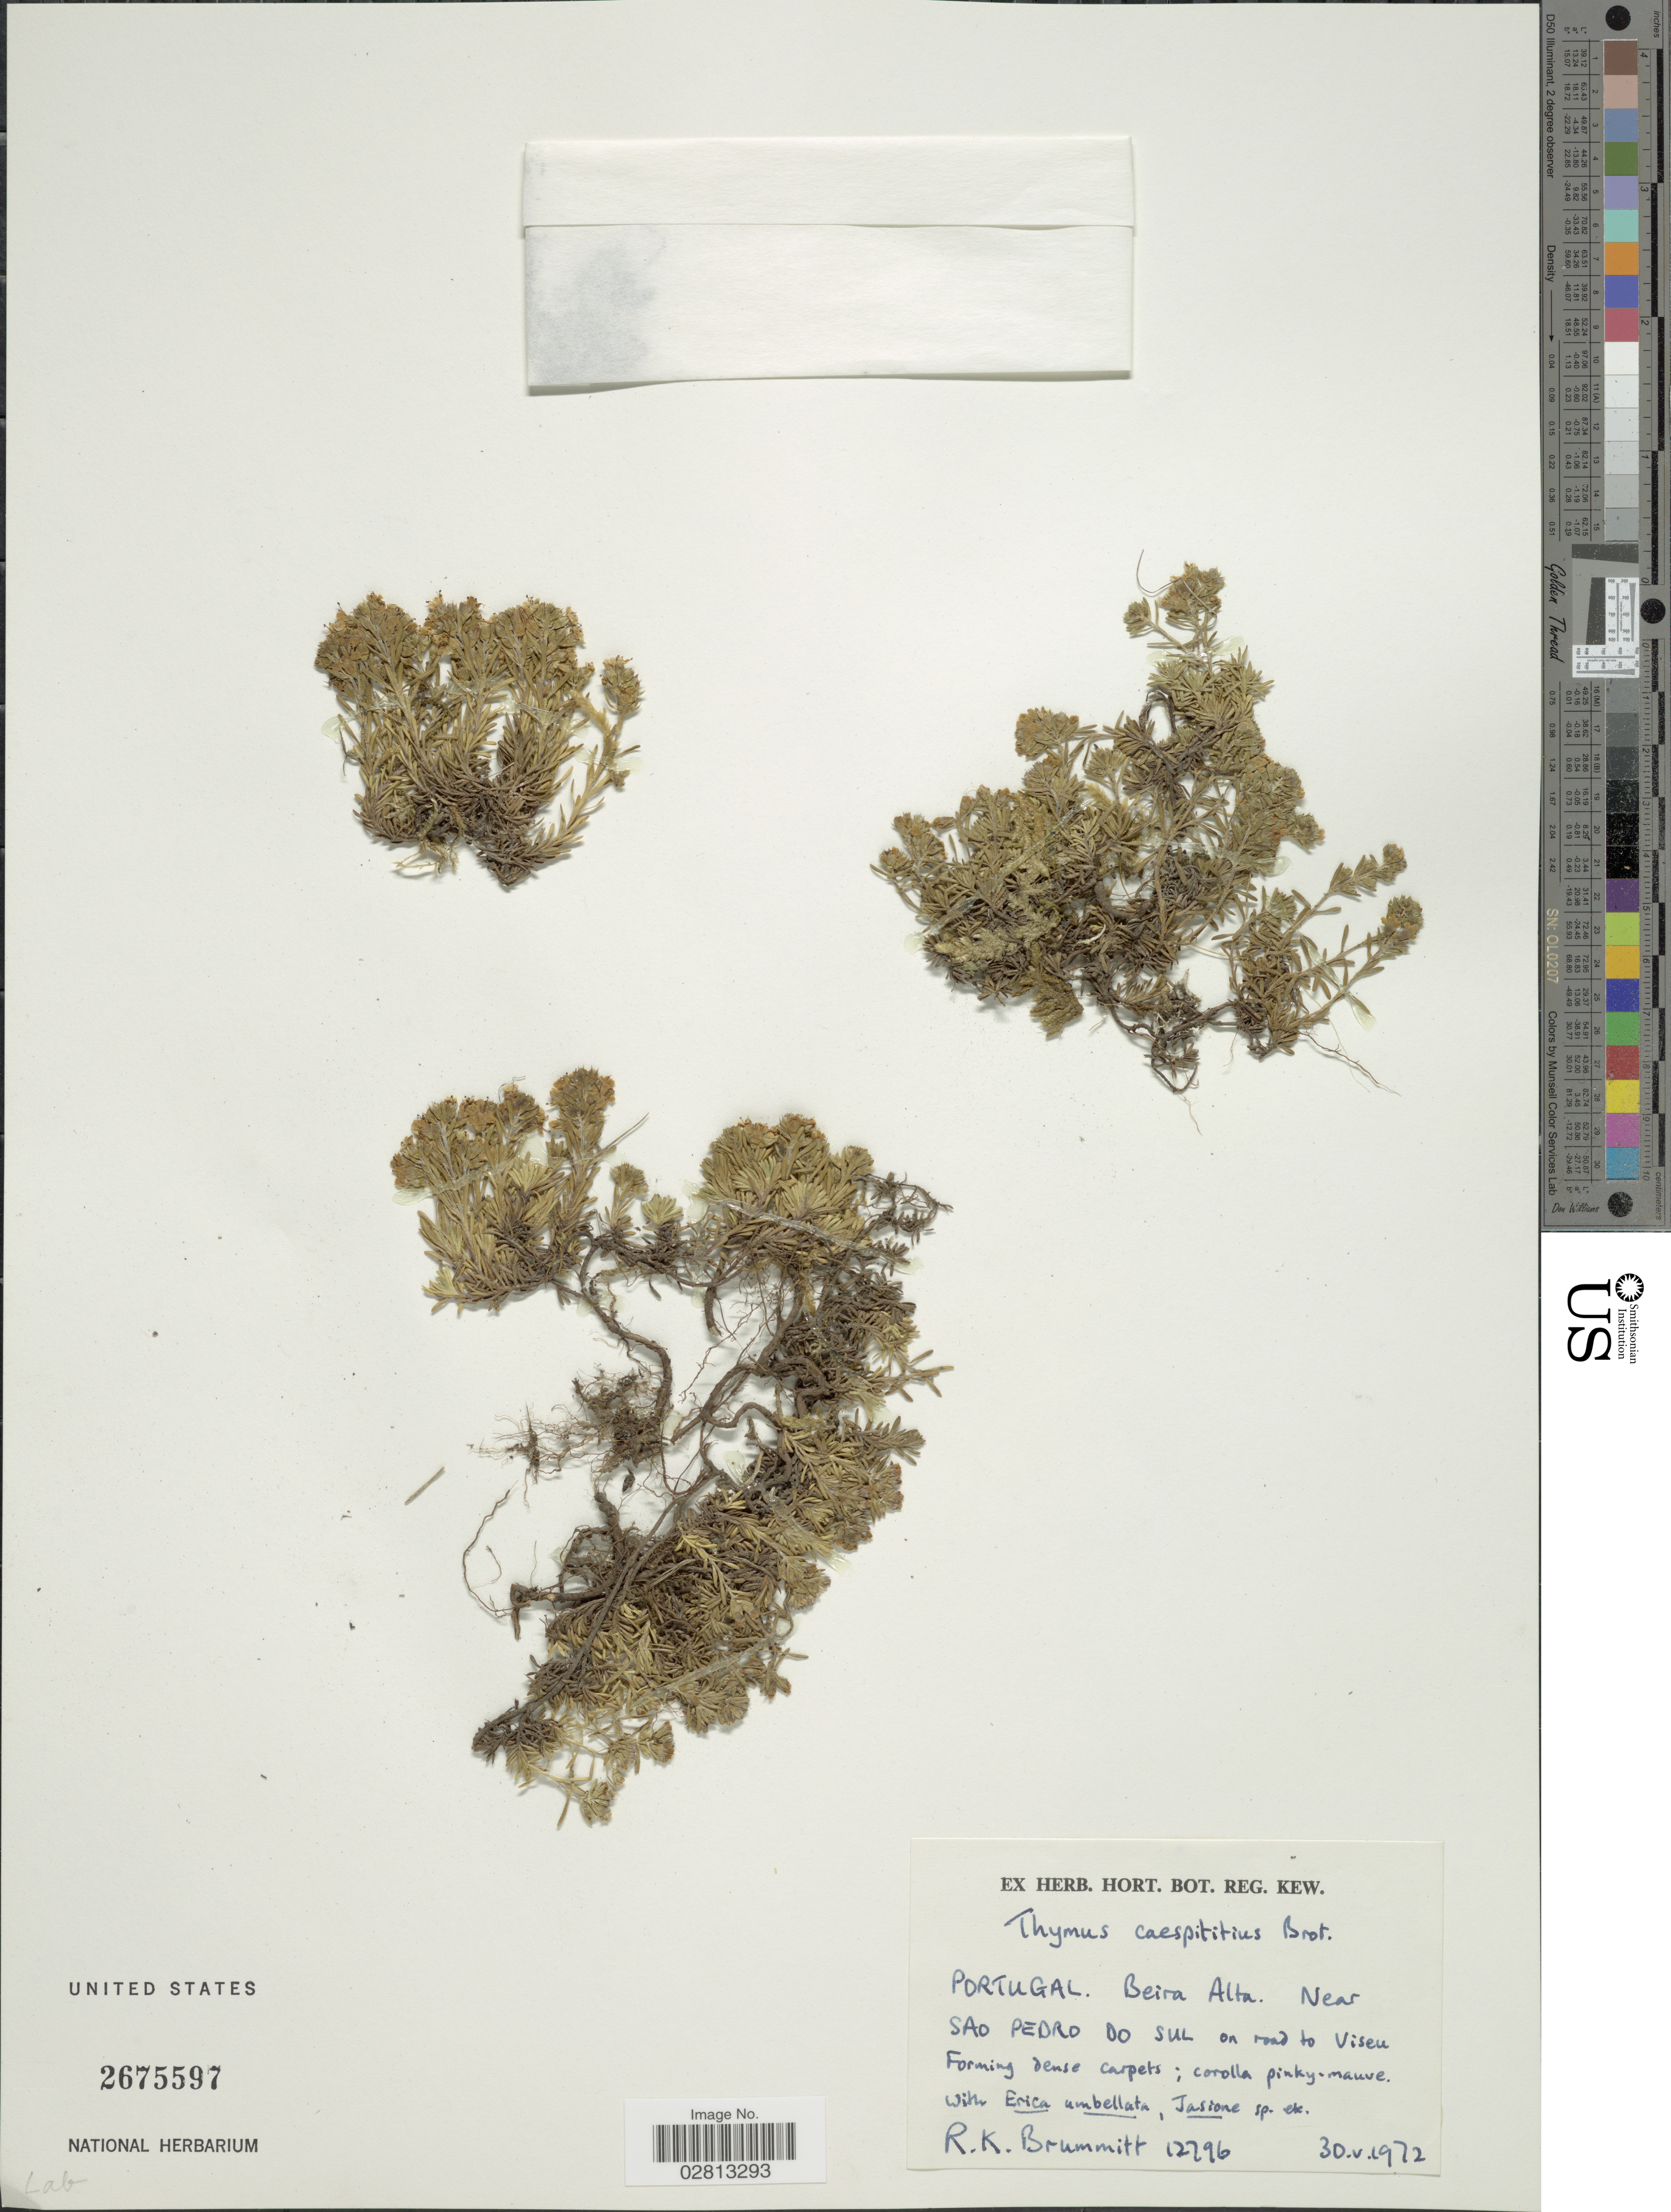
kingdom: Plantae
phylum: Tracheophyta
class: Magnoliopsida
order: Lamiales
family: Lamiaceae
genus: Thymus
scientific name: Thymus caespititius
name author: Brot.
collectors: R. K. Brummitt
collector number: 12796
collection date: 1972-05-30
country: Portugal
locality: Beira Alta, Near Sao Pedro Do Sul on road to Viseu.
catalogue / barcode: US 2675597